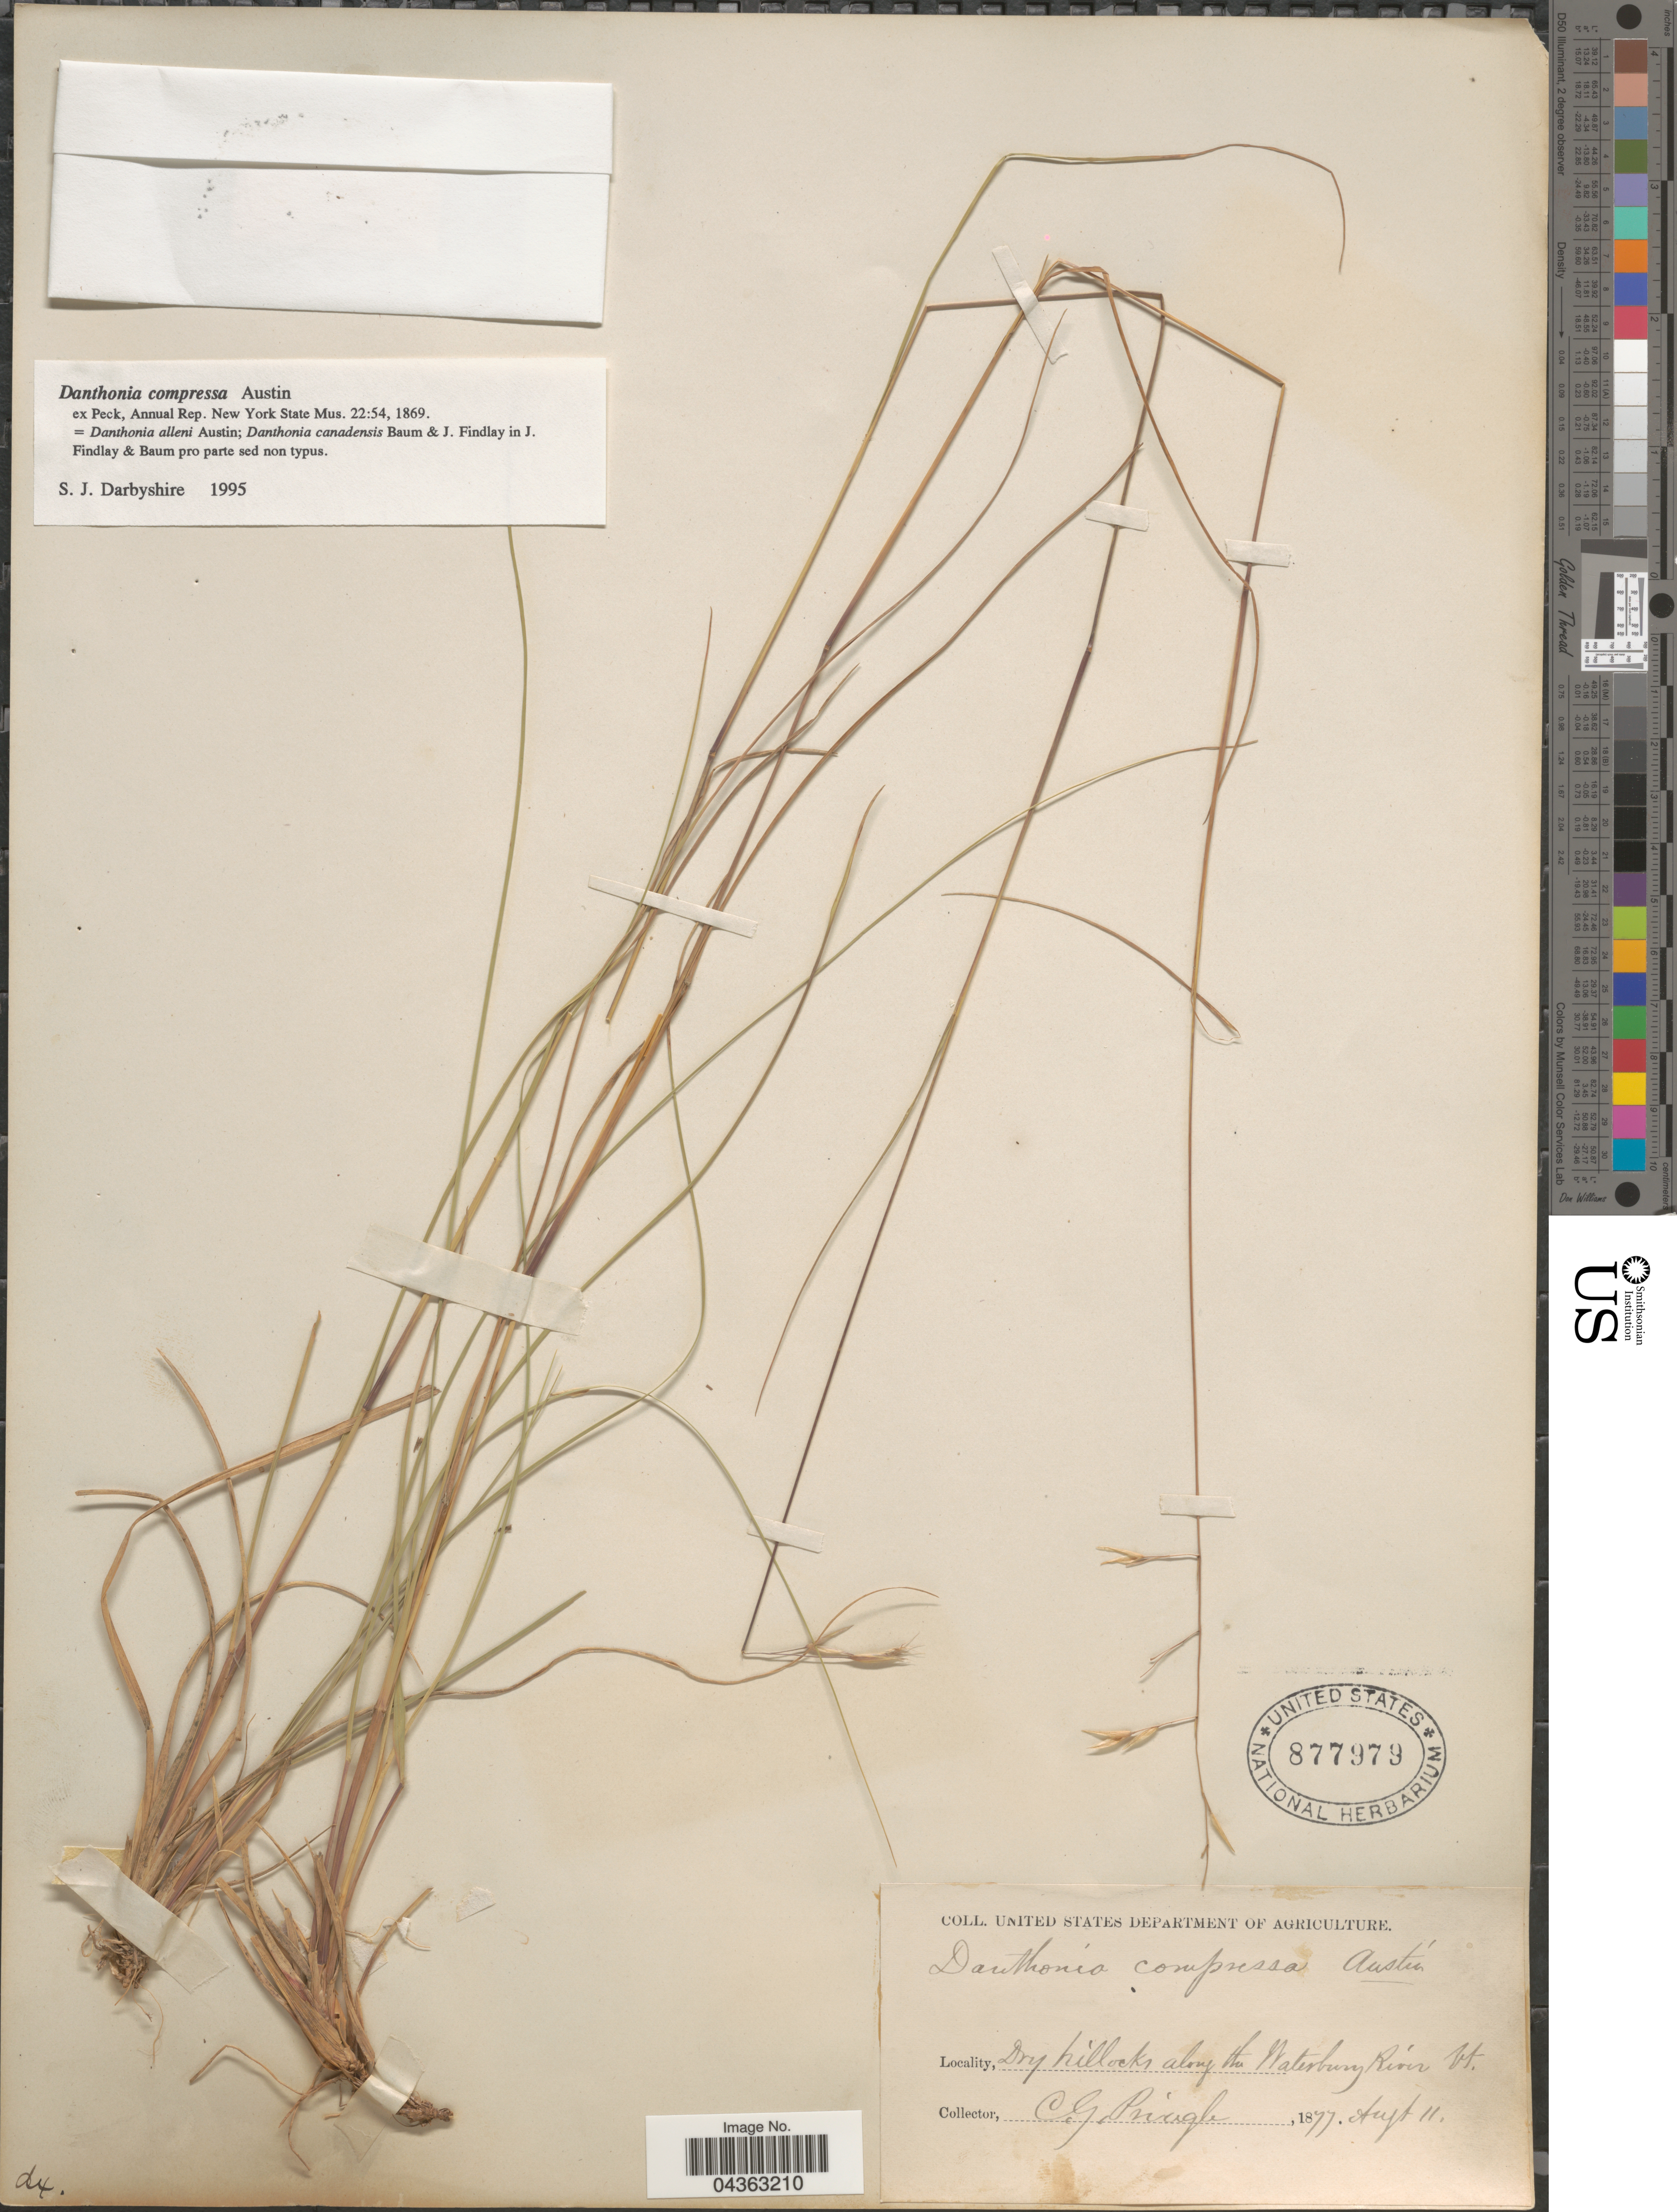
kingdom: Plantae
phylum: Tracheophyta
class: Liliopsida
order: Poales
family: Poaceae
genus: Danthonia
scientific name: Danthonia compressa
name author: Austin in F. Peck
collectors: C. G. Pringle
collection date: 1877-08-11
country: United States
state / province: Vermont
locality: Dry hillocks along the Waterbury River.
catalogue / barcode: US 877979